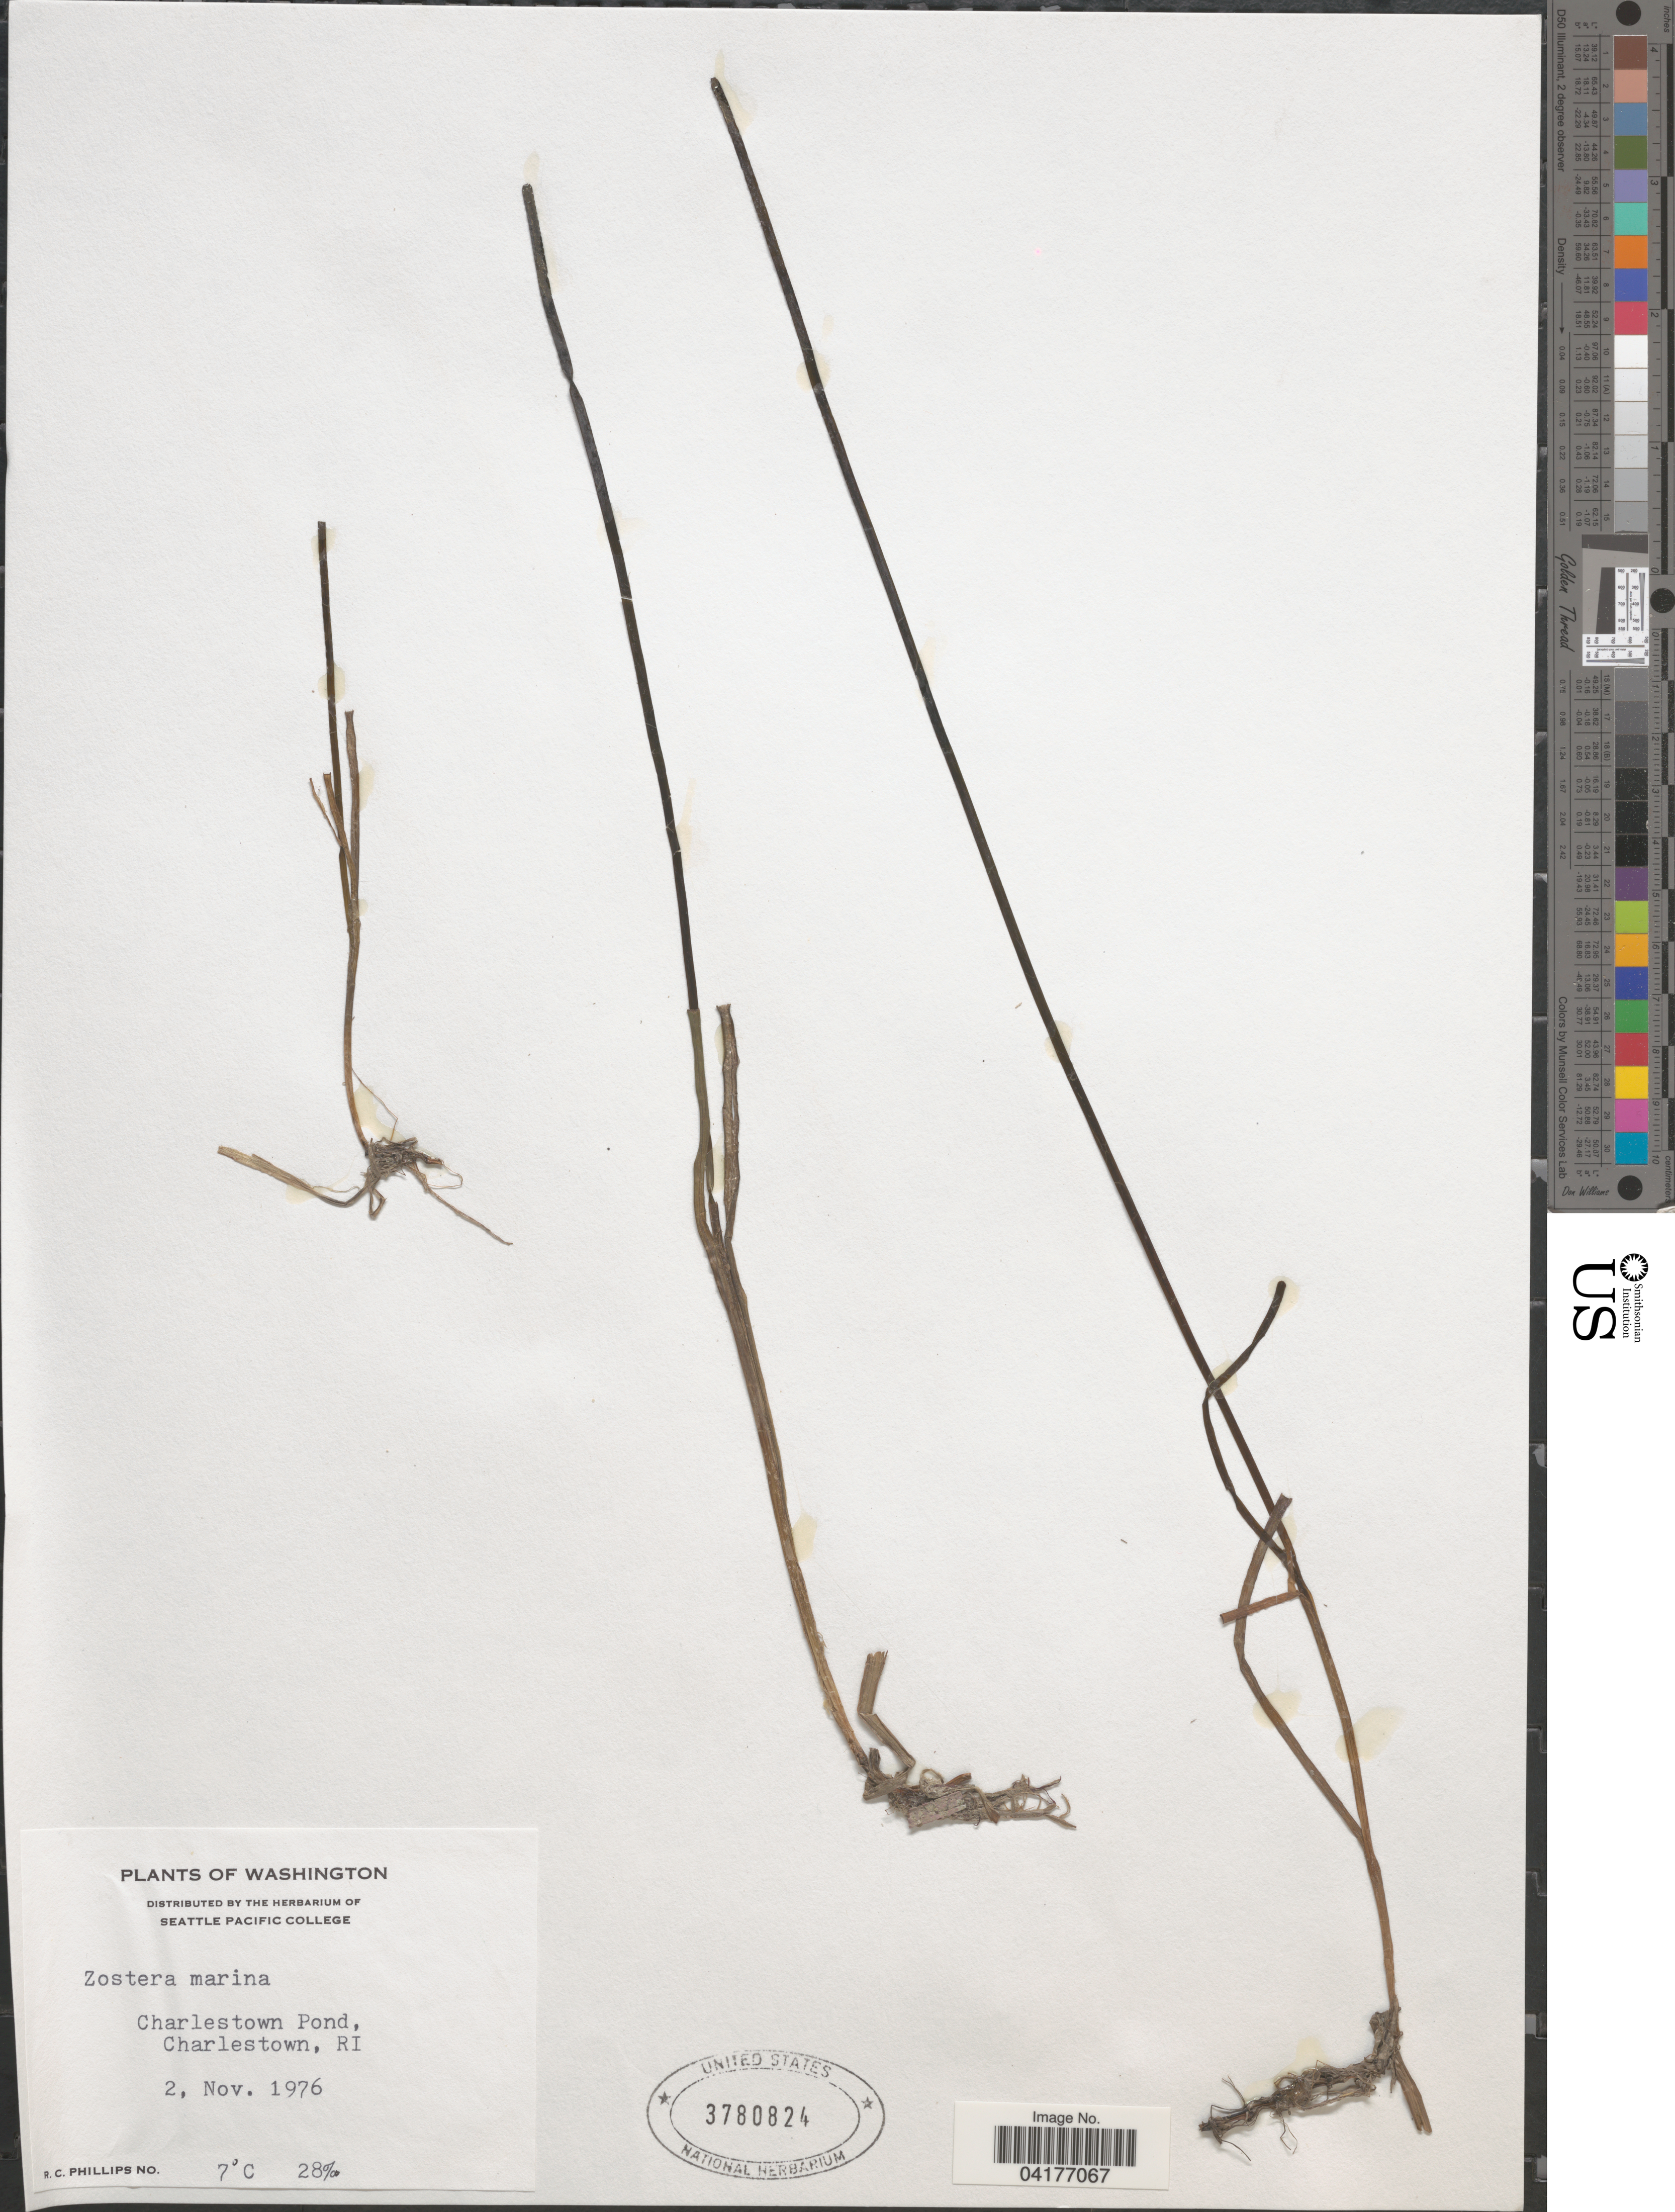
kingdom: Plantae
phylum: Tracheophyta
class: Liliopsida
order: Alismatales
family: Zosteraceae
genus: Zostera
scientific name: Zostera marina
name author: L.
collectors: R. C. Phillips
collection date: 1976-11-02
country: United States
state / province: Rhode Island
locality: Charlestown Pond, Charlestown, RI.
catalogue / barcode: US 3780824